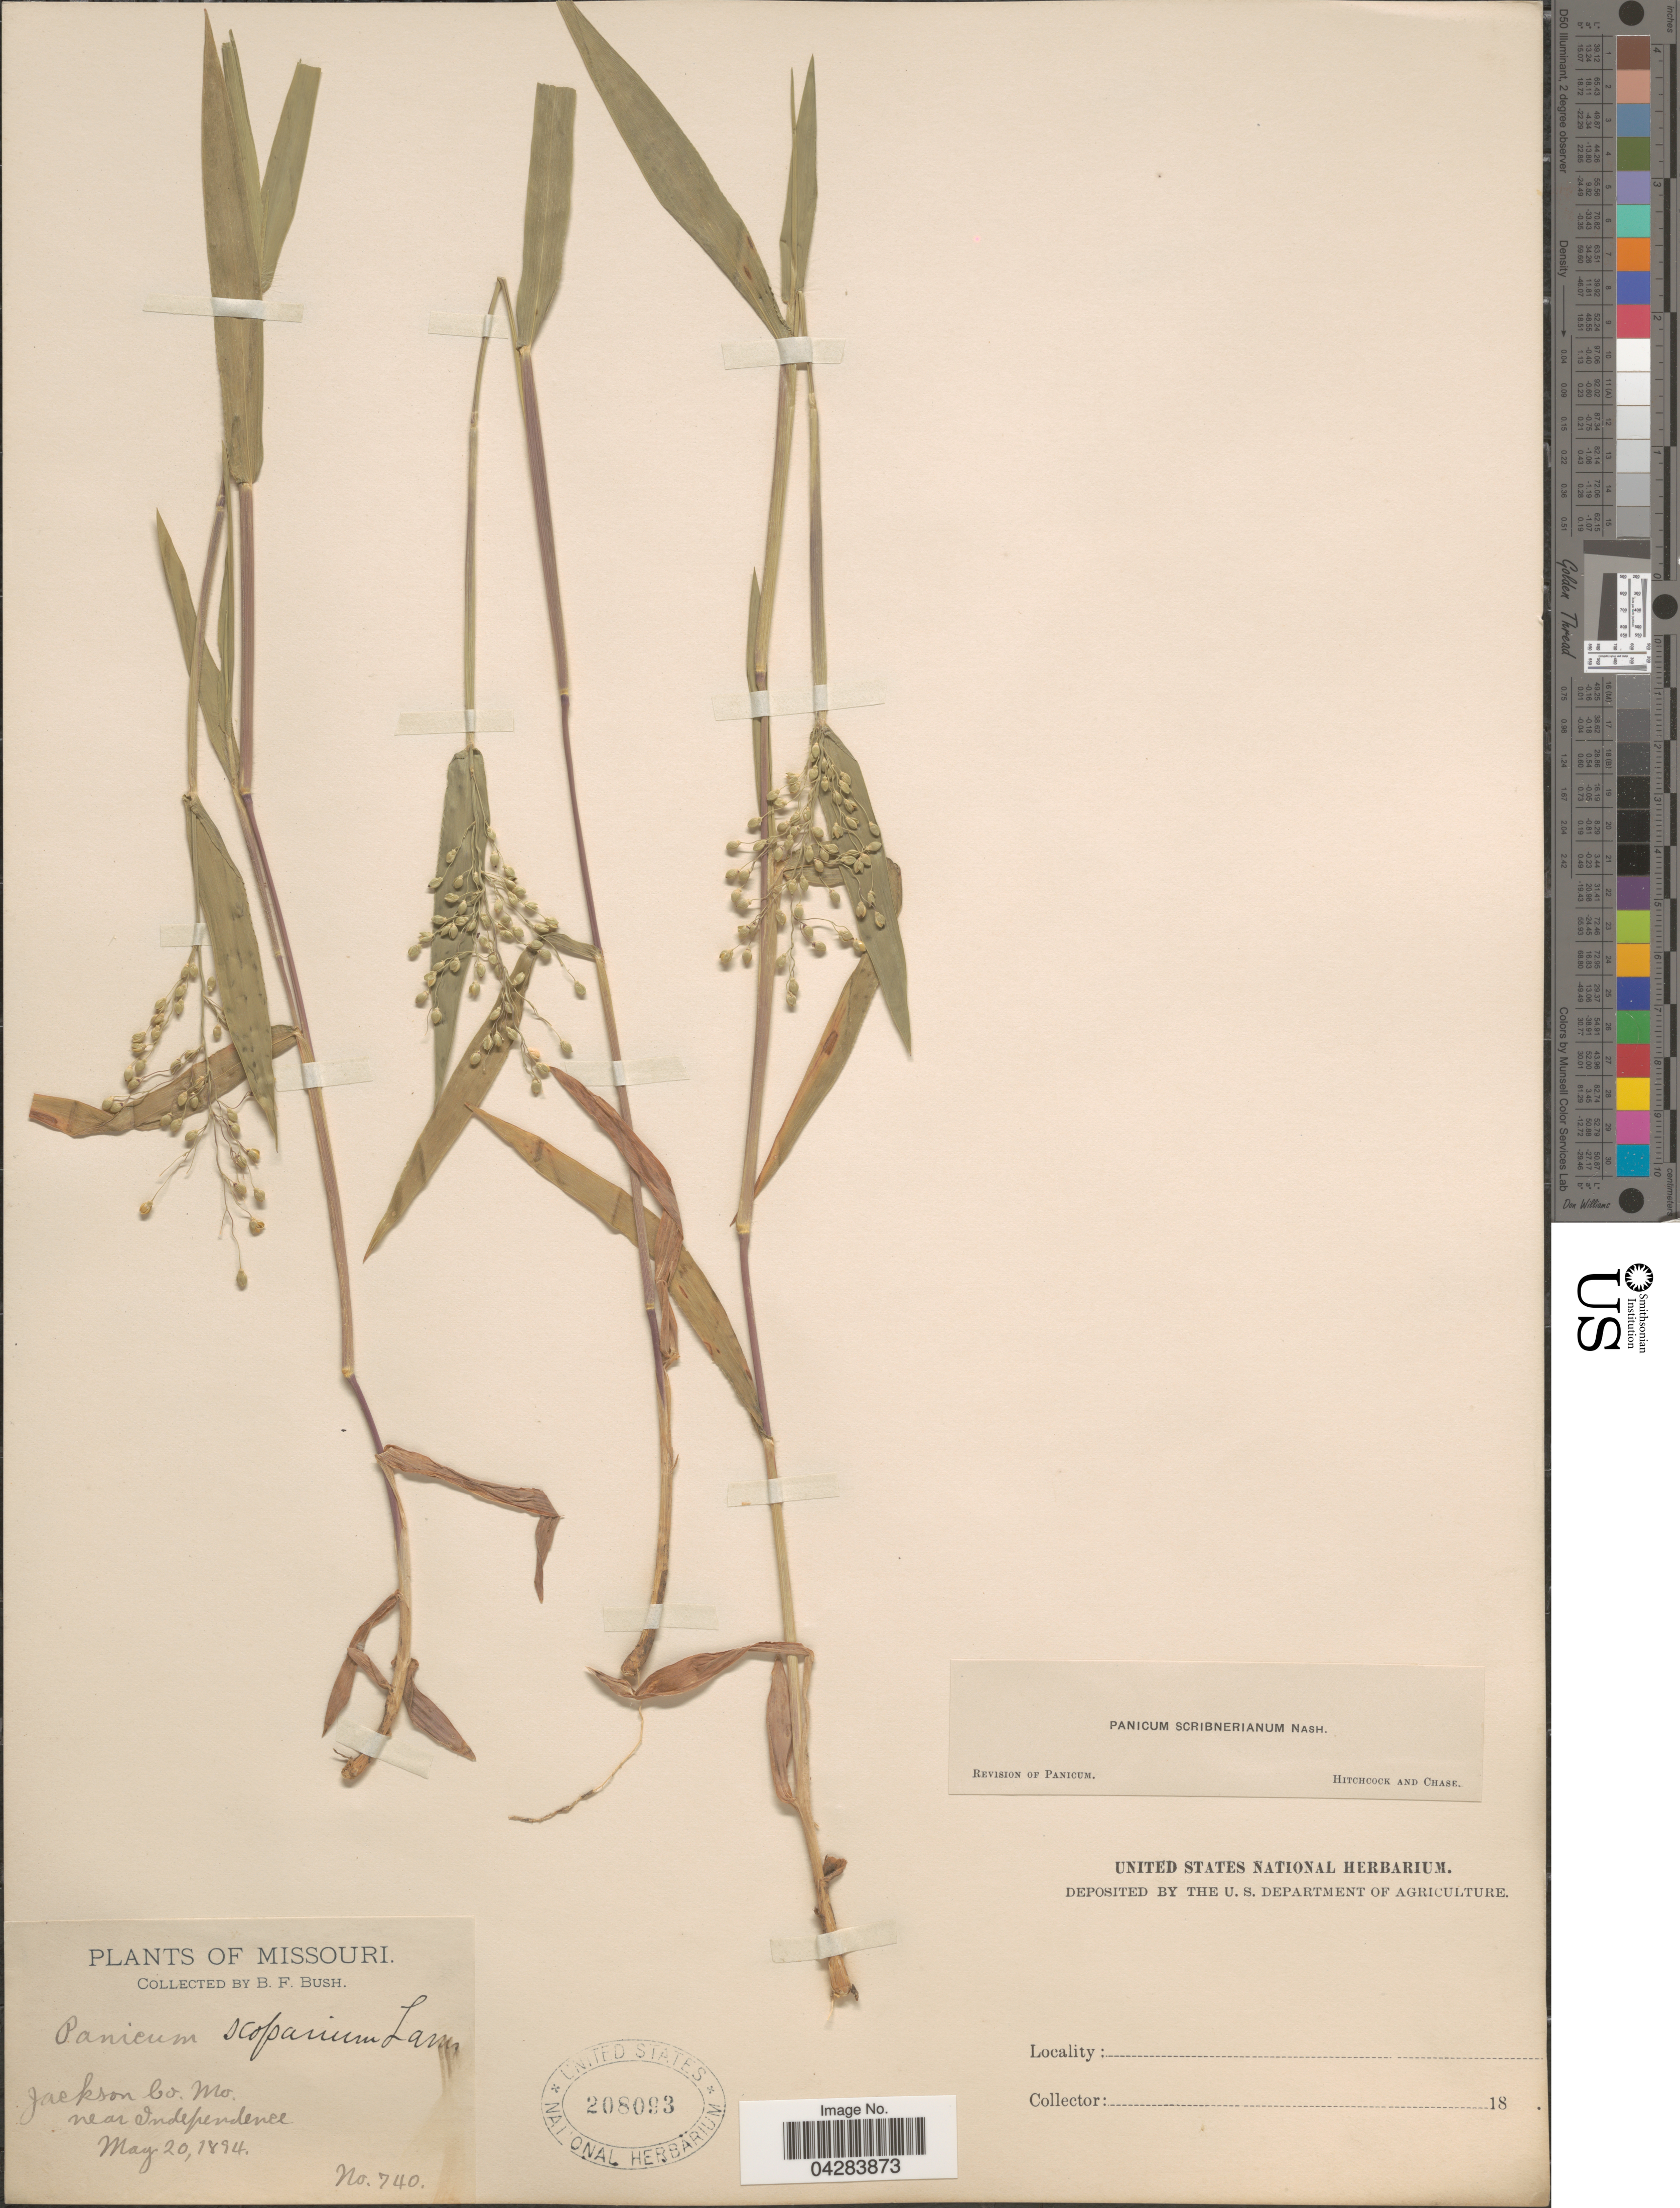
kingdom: Plantae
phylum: Tracheophyta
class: Liliopsida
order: Poales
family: Poaceae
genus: Dichanthelium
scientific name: Dichanthelium oligosanthes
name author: (Schult.) Gould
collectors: B. F. Bush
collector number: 740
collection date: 1894-05-20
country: United States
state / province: Missouri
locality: Jackson Co. near Independence.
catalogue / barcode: US 208093